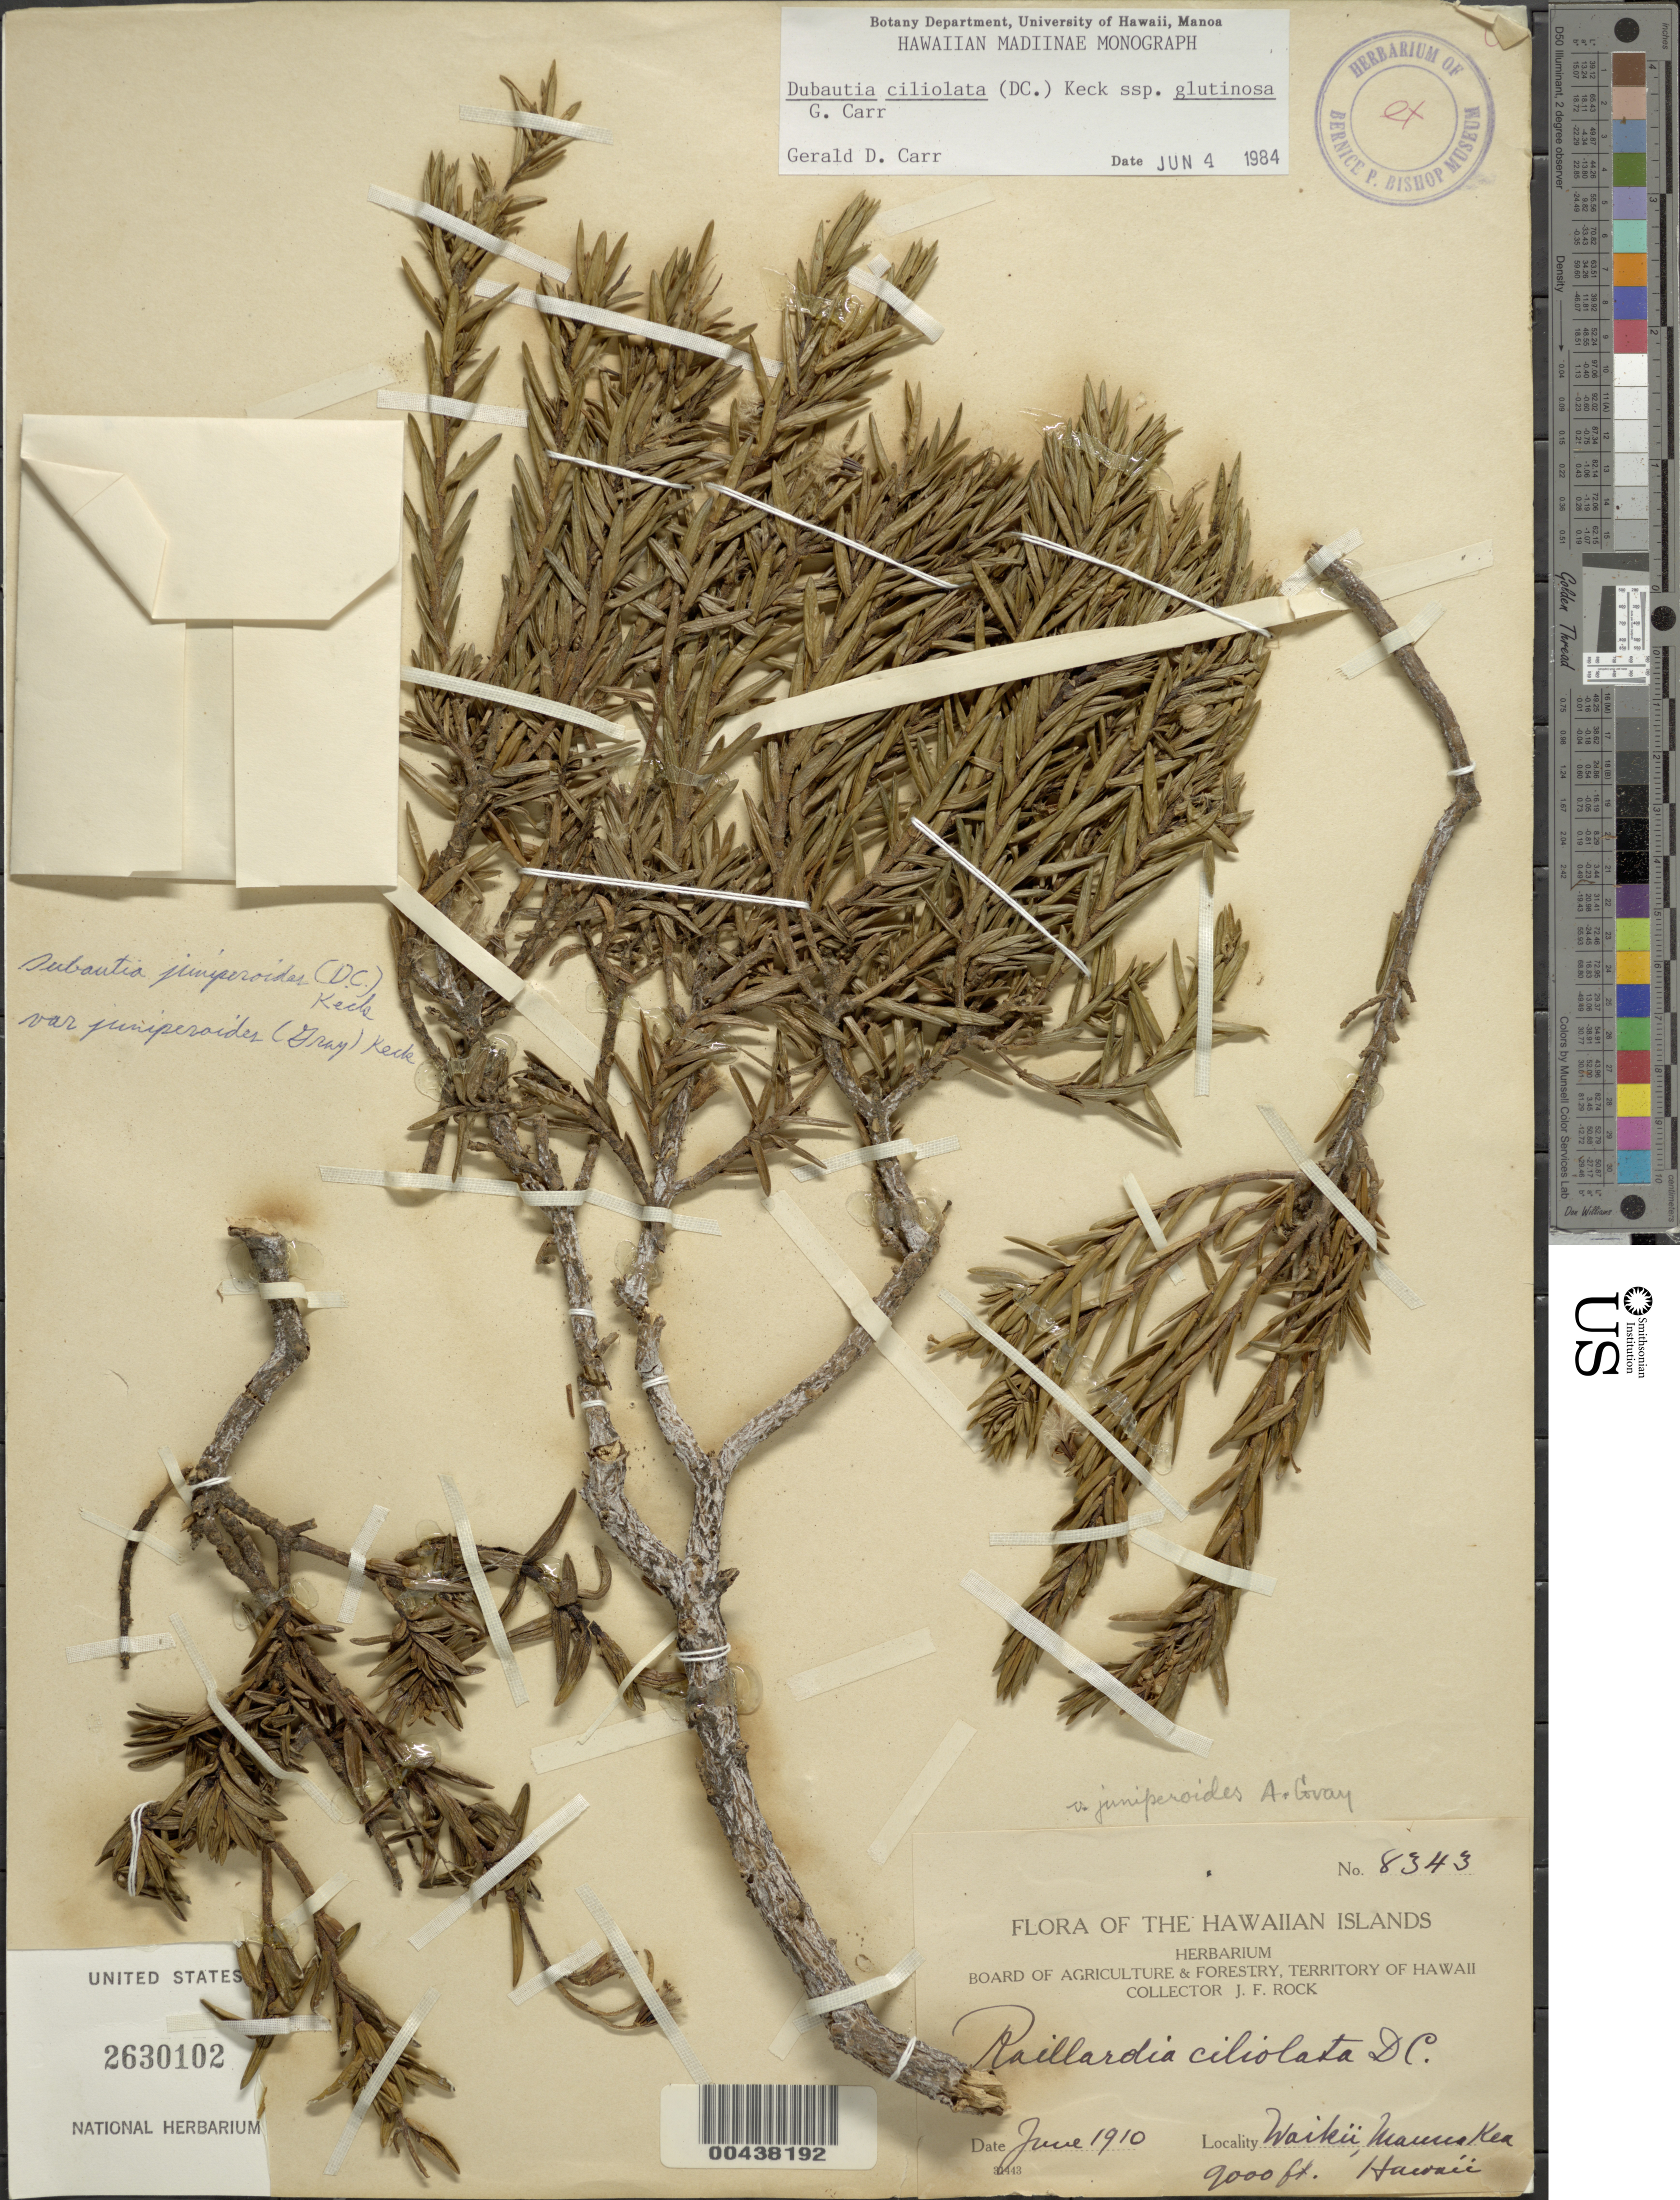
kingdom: Plantae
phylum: Tracheophyta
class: Magnoliopsida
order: Asterales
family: Asteraceae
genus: Dubautia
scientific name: Dubautia ciliolata subsp. glutinosa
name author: G.D. Carr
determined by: Carr, G. D.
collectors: J. F. Rock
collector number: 8343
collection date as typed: Jun 1910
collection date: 1910-06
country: United States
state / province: Hawaii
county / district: Hawaii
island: Hawaii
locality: Waikii, Mauna Kea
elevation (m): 2743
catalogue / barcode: US 2630102